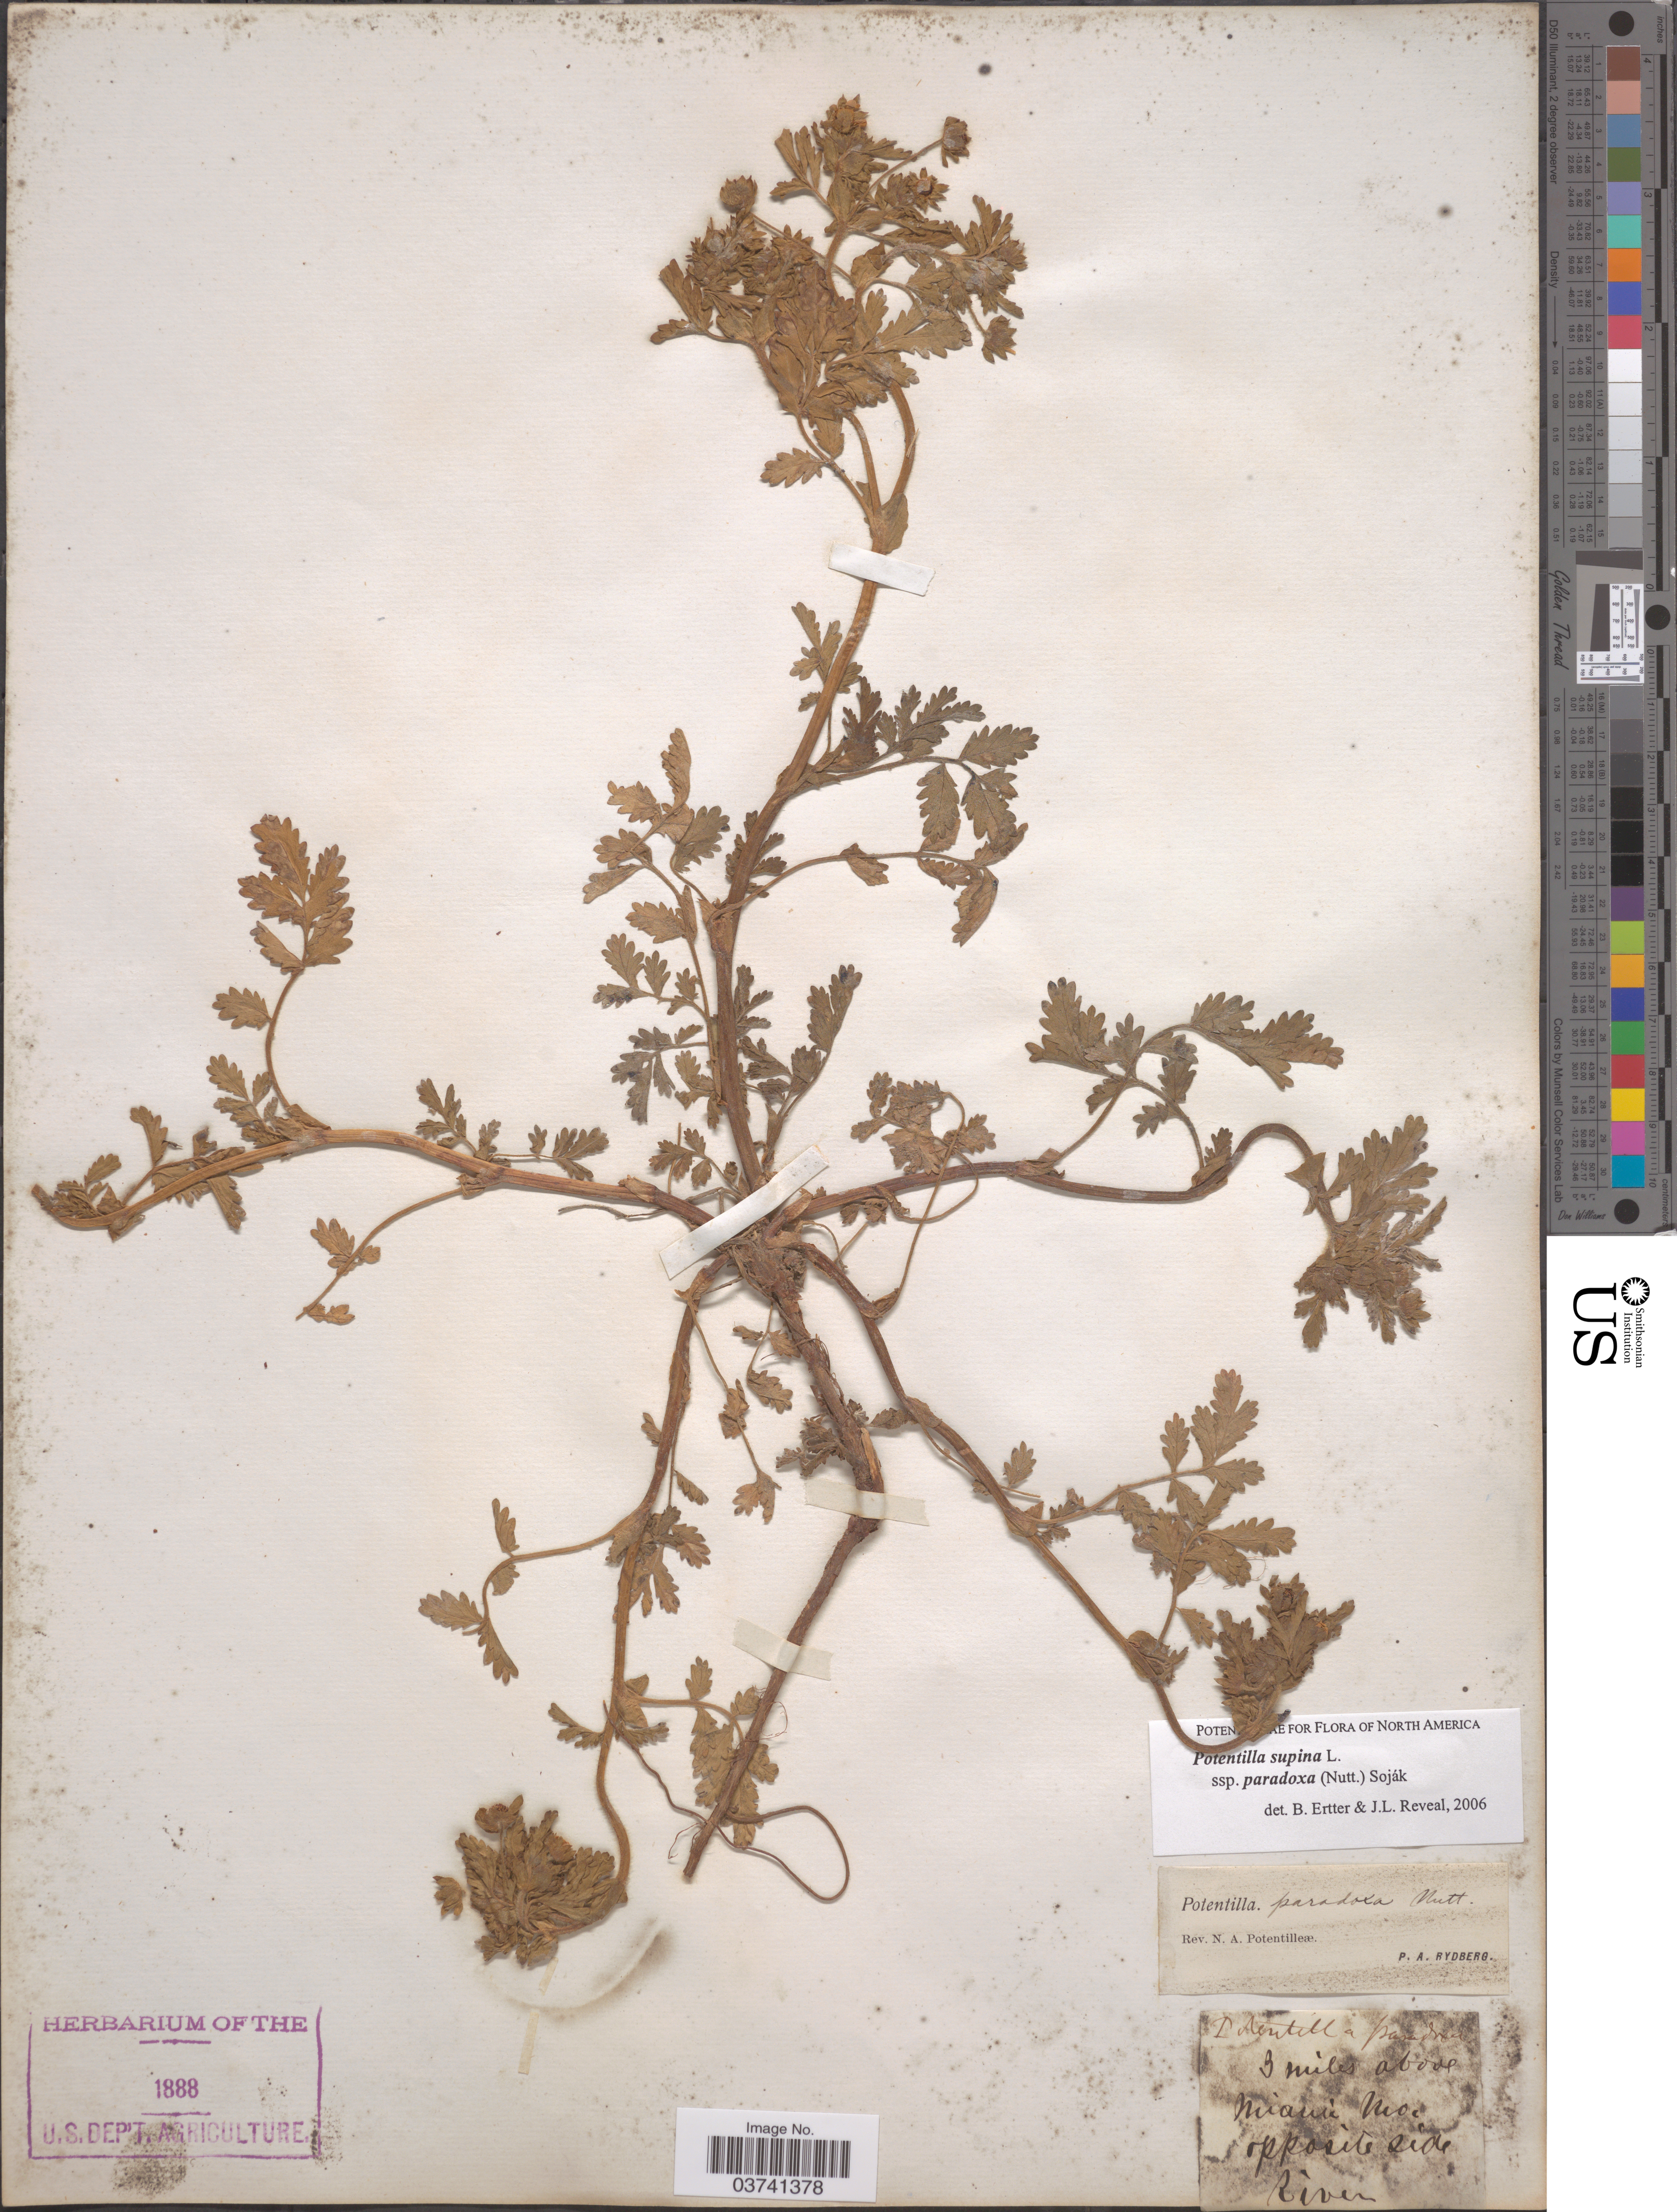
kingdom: Plantae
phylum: Tracheophyta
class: Magnoliopsida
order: Rosales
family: Rosaceae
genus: Potentilla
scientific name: Potentilla supina subsp. paradoxa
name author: (Nutt.) Soják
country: United States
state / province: Missouri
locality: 3 miles above Miami. opposite side River.